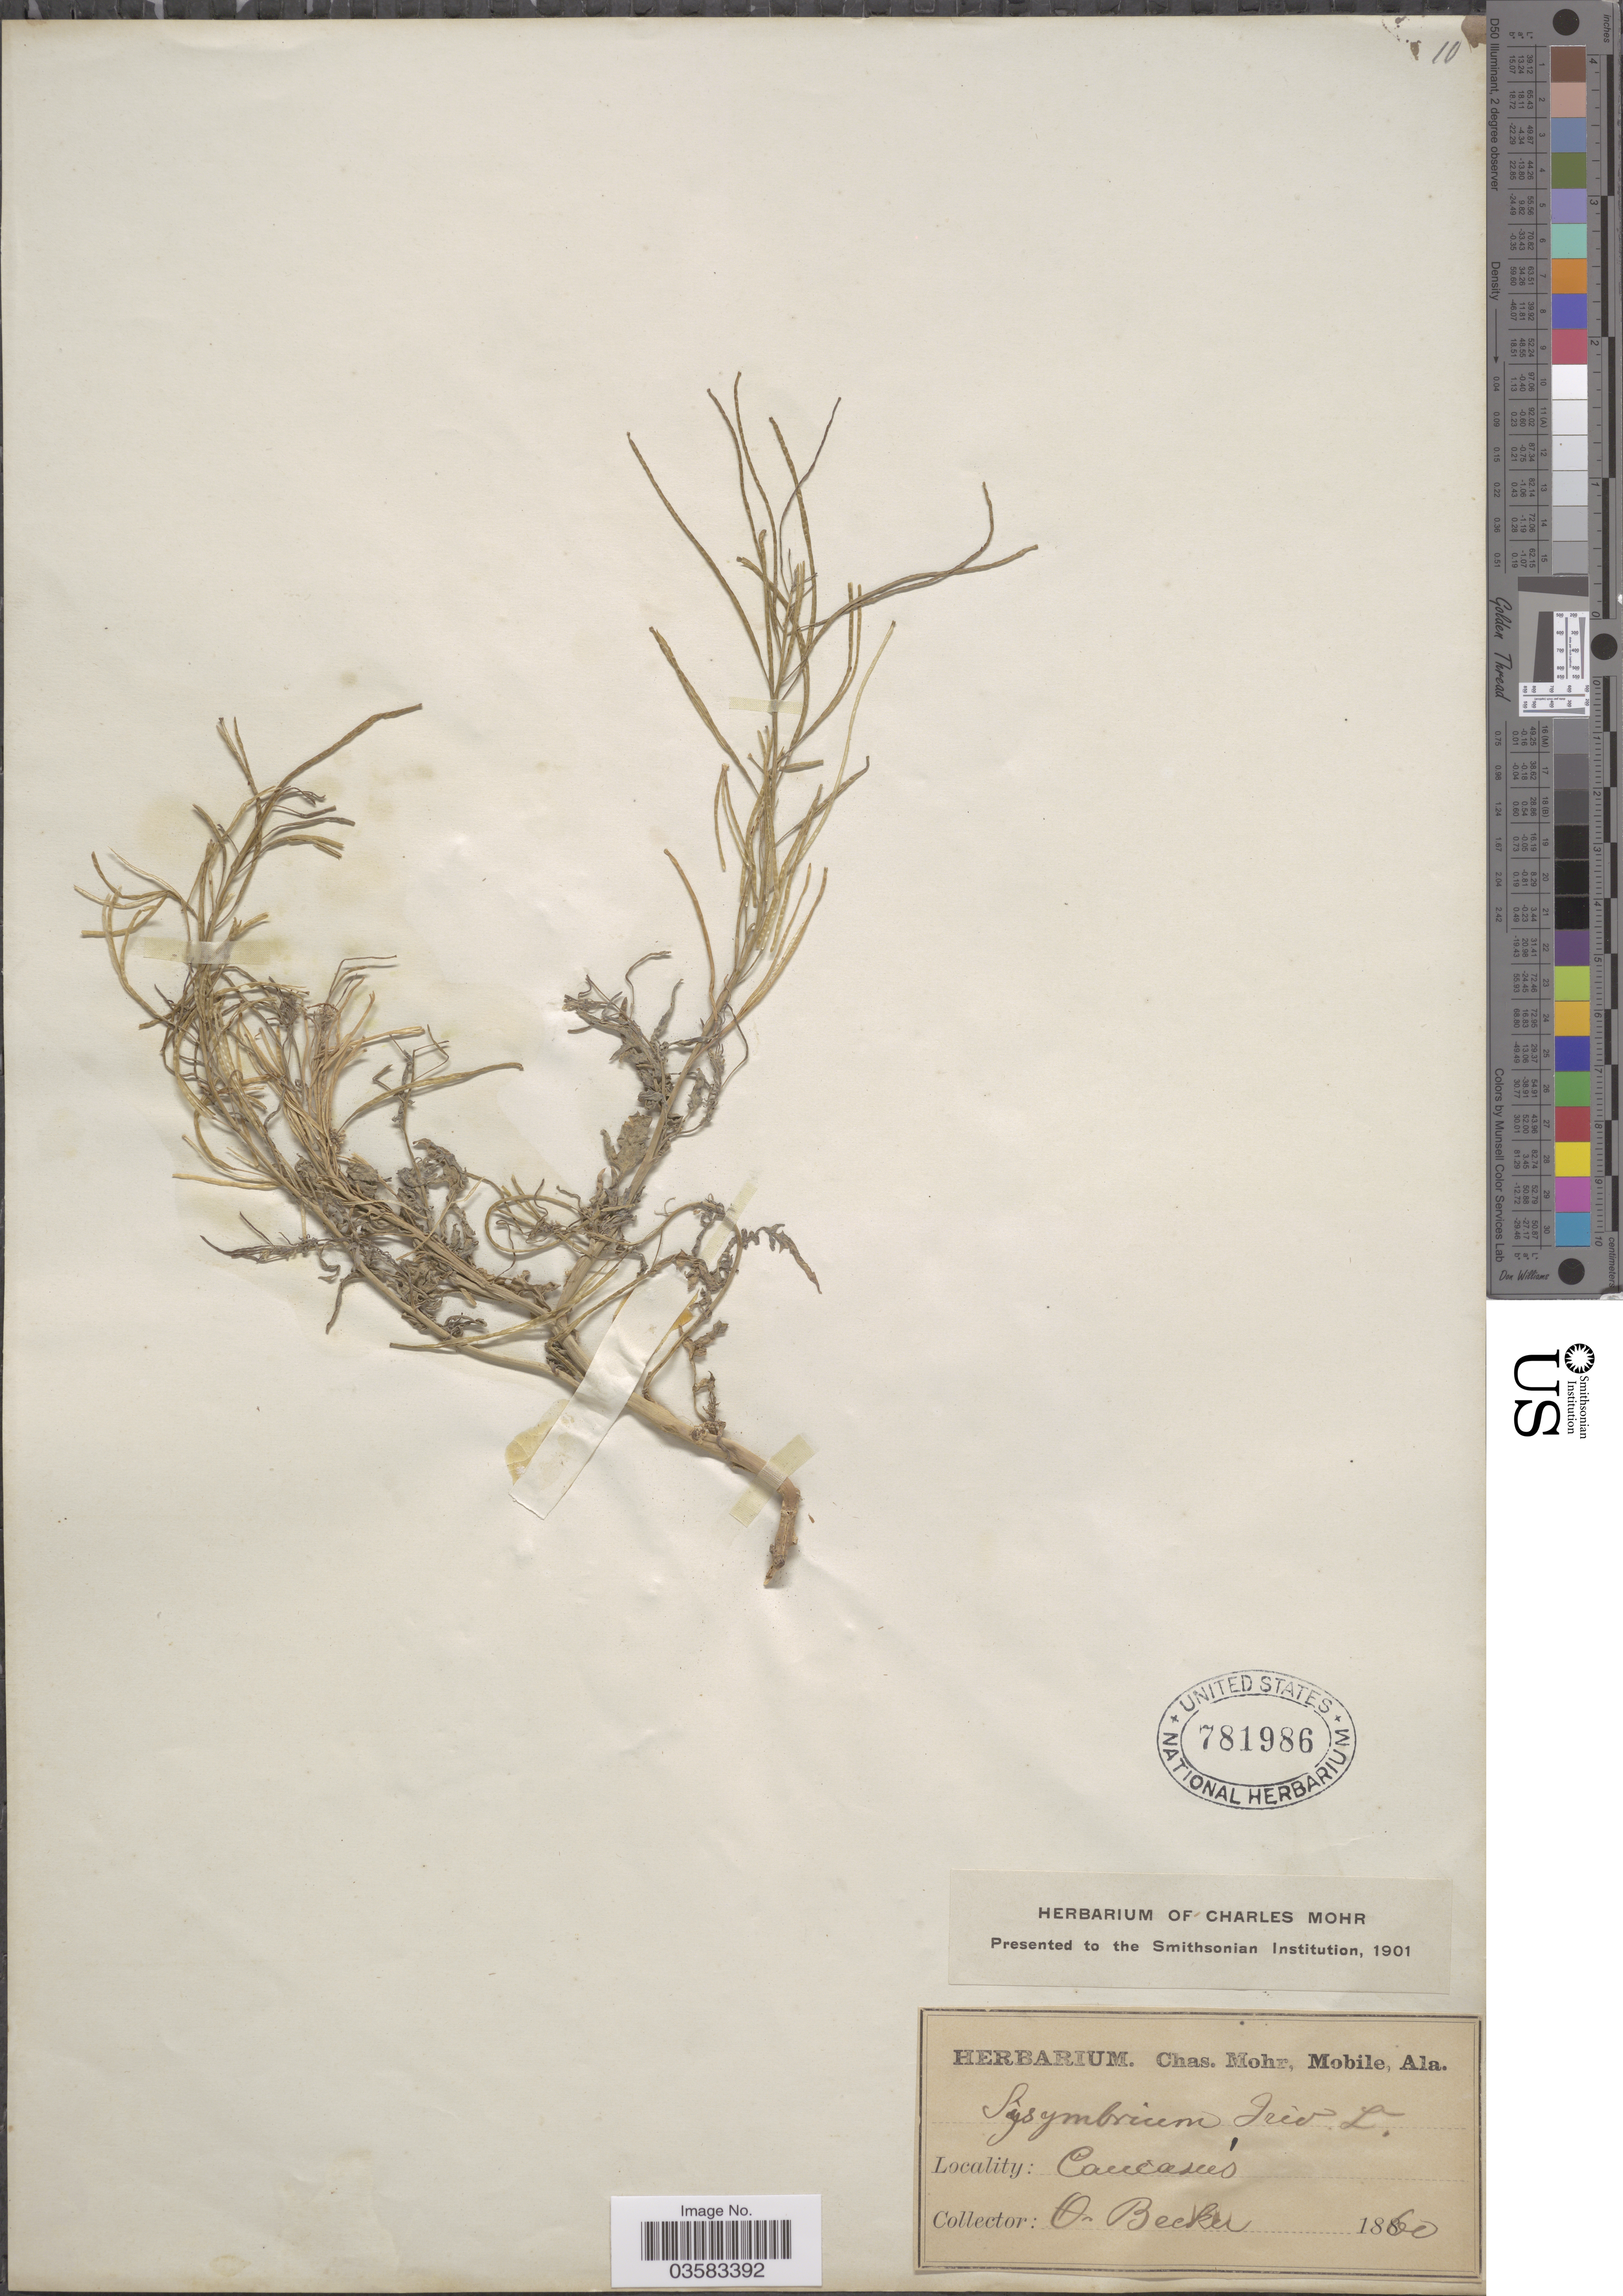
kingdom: Plantae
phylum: Tracheophyta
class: Magnoliopsida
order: Brassicales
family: Brassicaceae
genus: Sisymbrium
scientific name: Sisymbrium irio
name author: L.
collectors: A. Becker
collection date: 1860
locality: Caucasia.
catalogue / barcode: US 781986